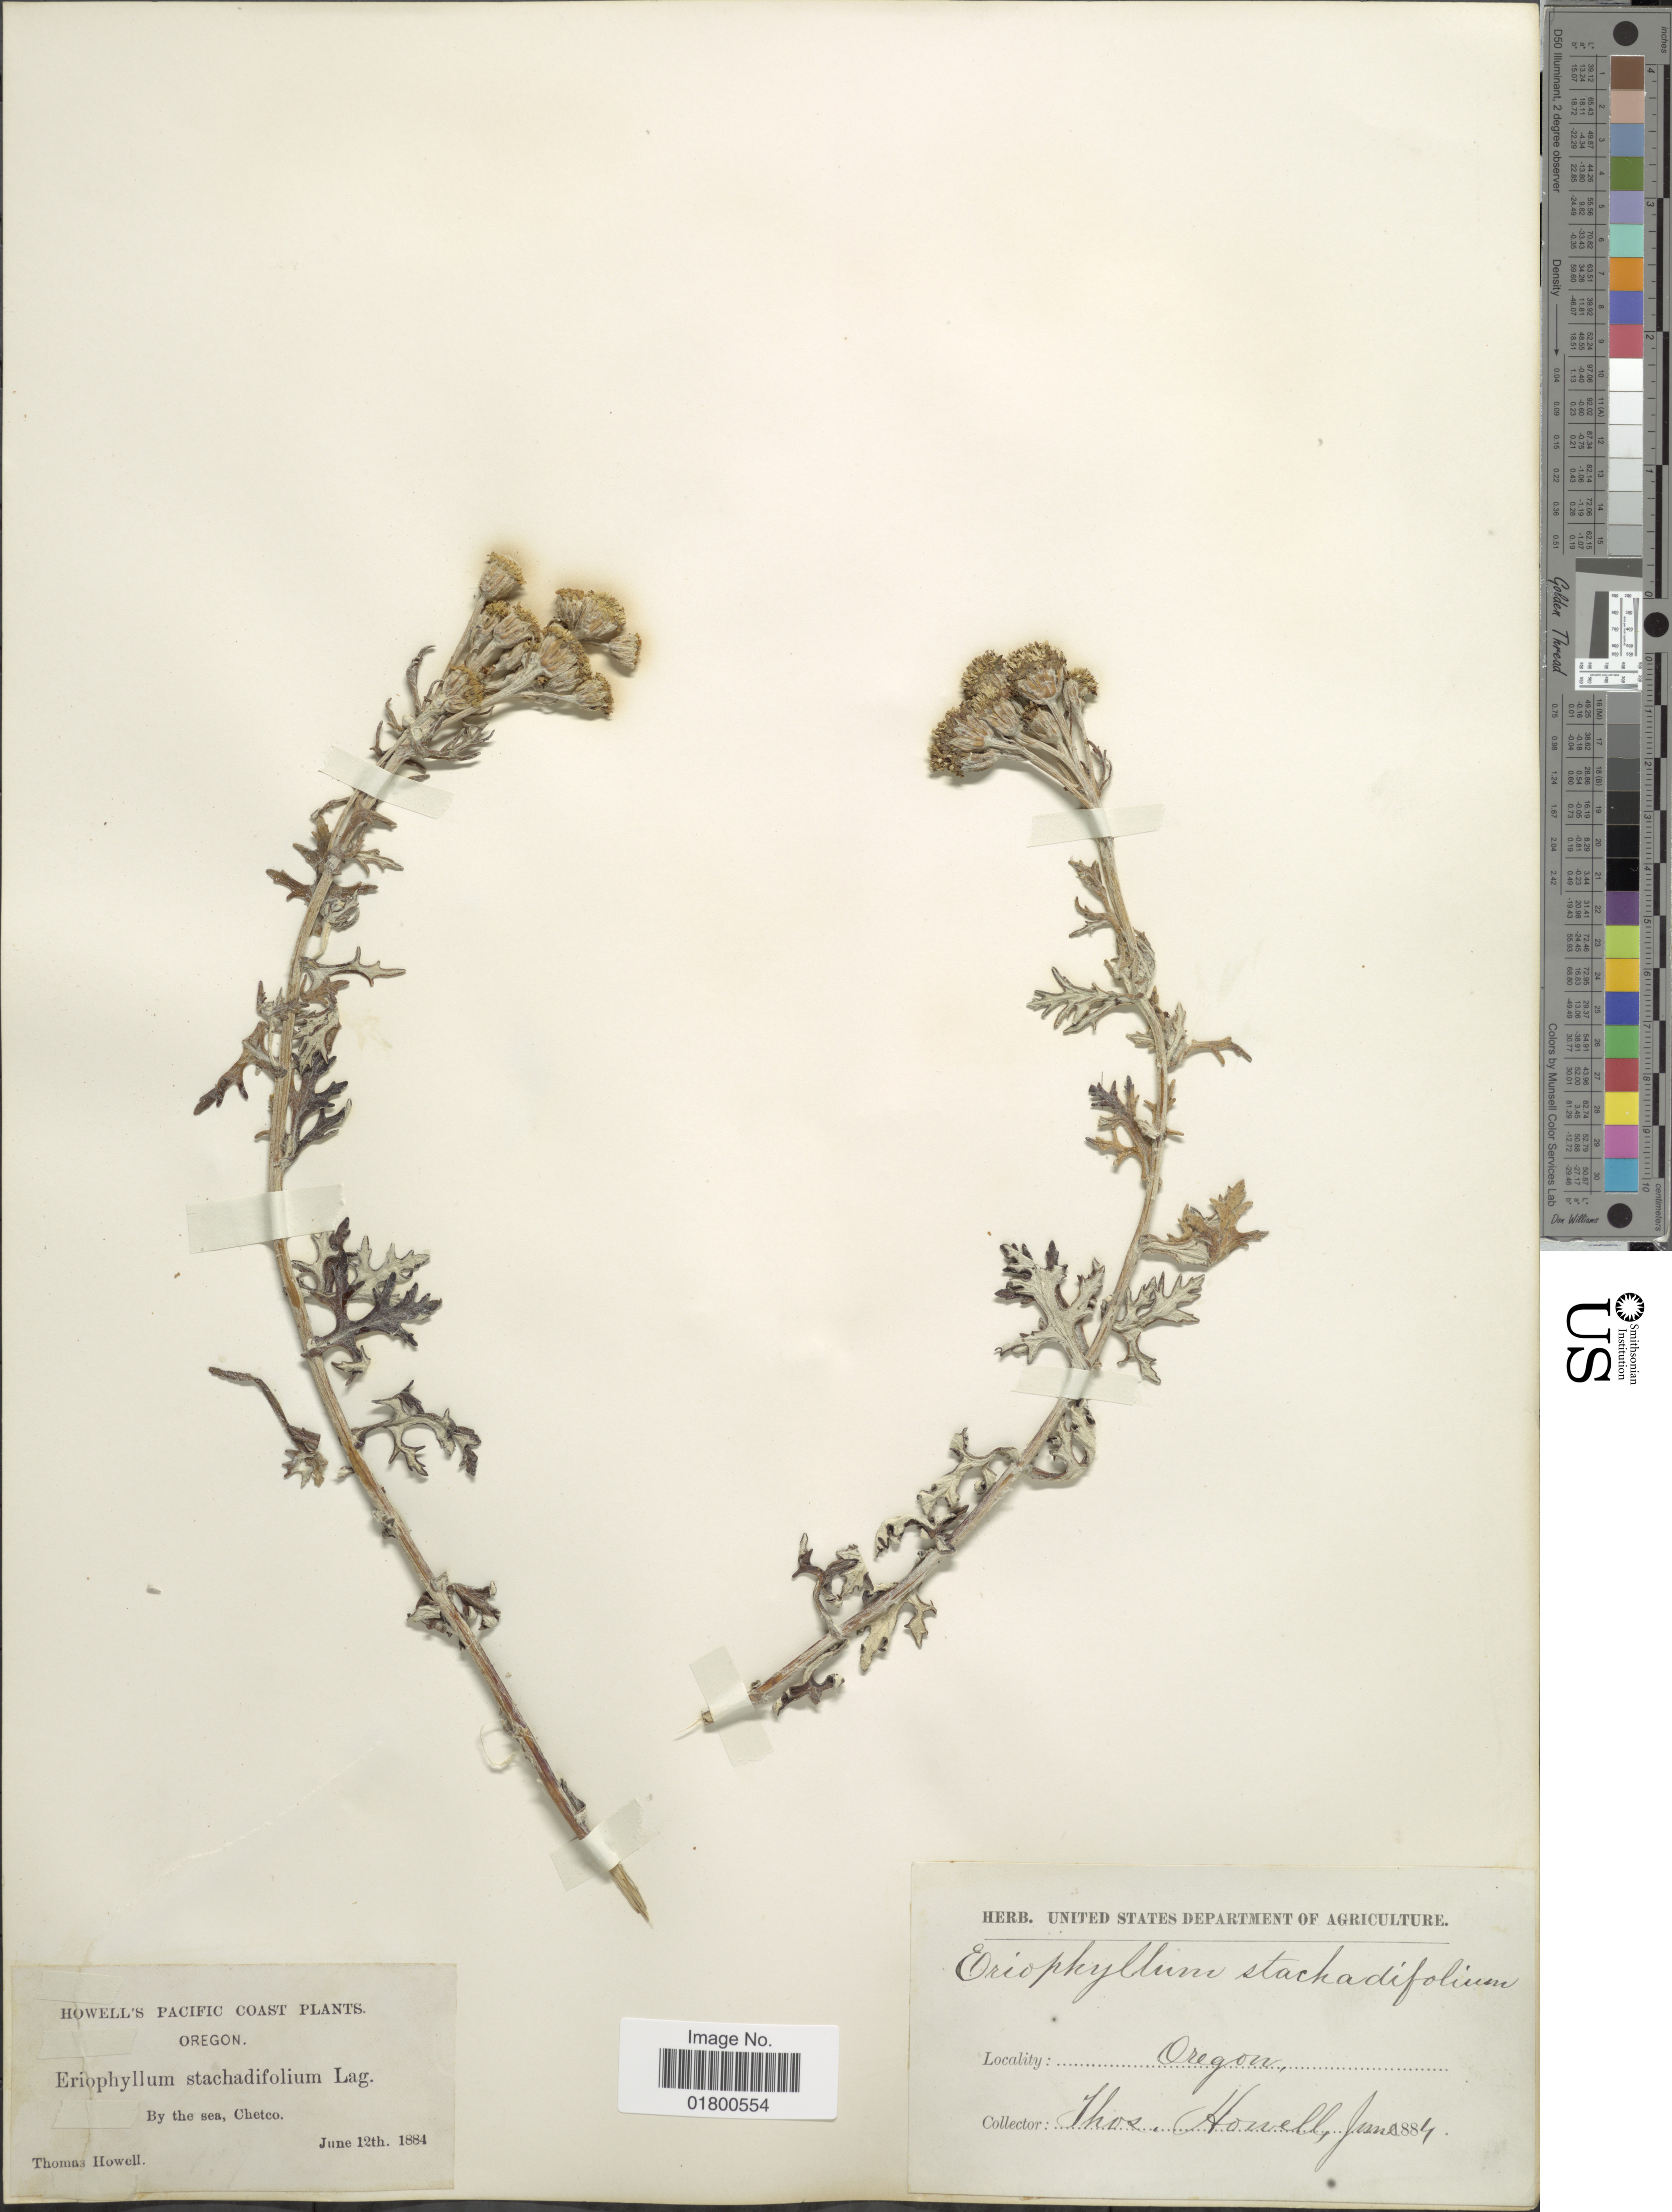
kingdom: Plantae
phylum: Tracheophyta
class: Magnoliopsida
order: Asterales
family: Asteraceae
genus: Eriophyllum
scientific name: Eriophyllum staechadifolium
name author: Lag.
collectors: T. Howell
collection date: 1884-06-12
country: United States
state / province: Oregon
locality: Howell's Pacific Coast, By the sea, Chetco